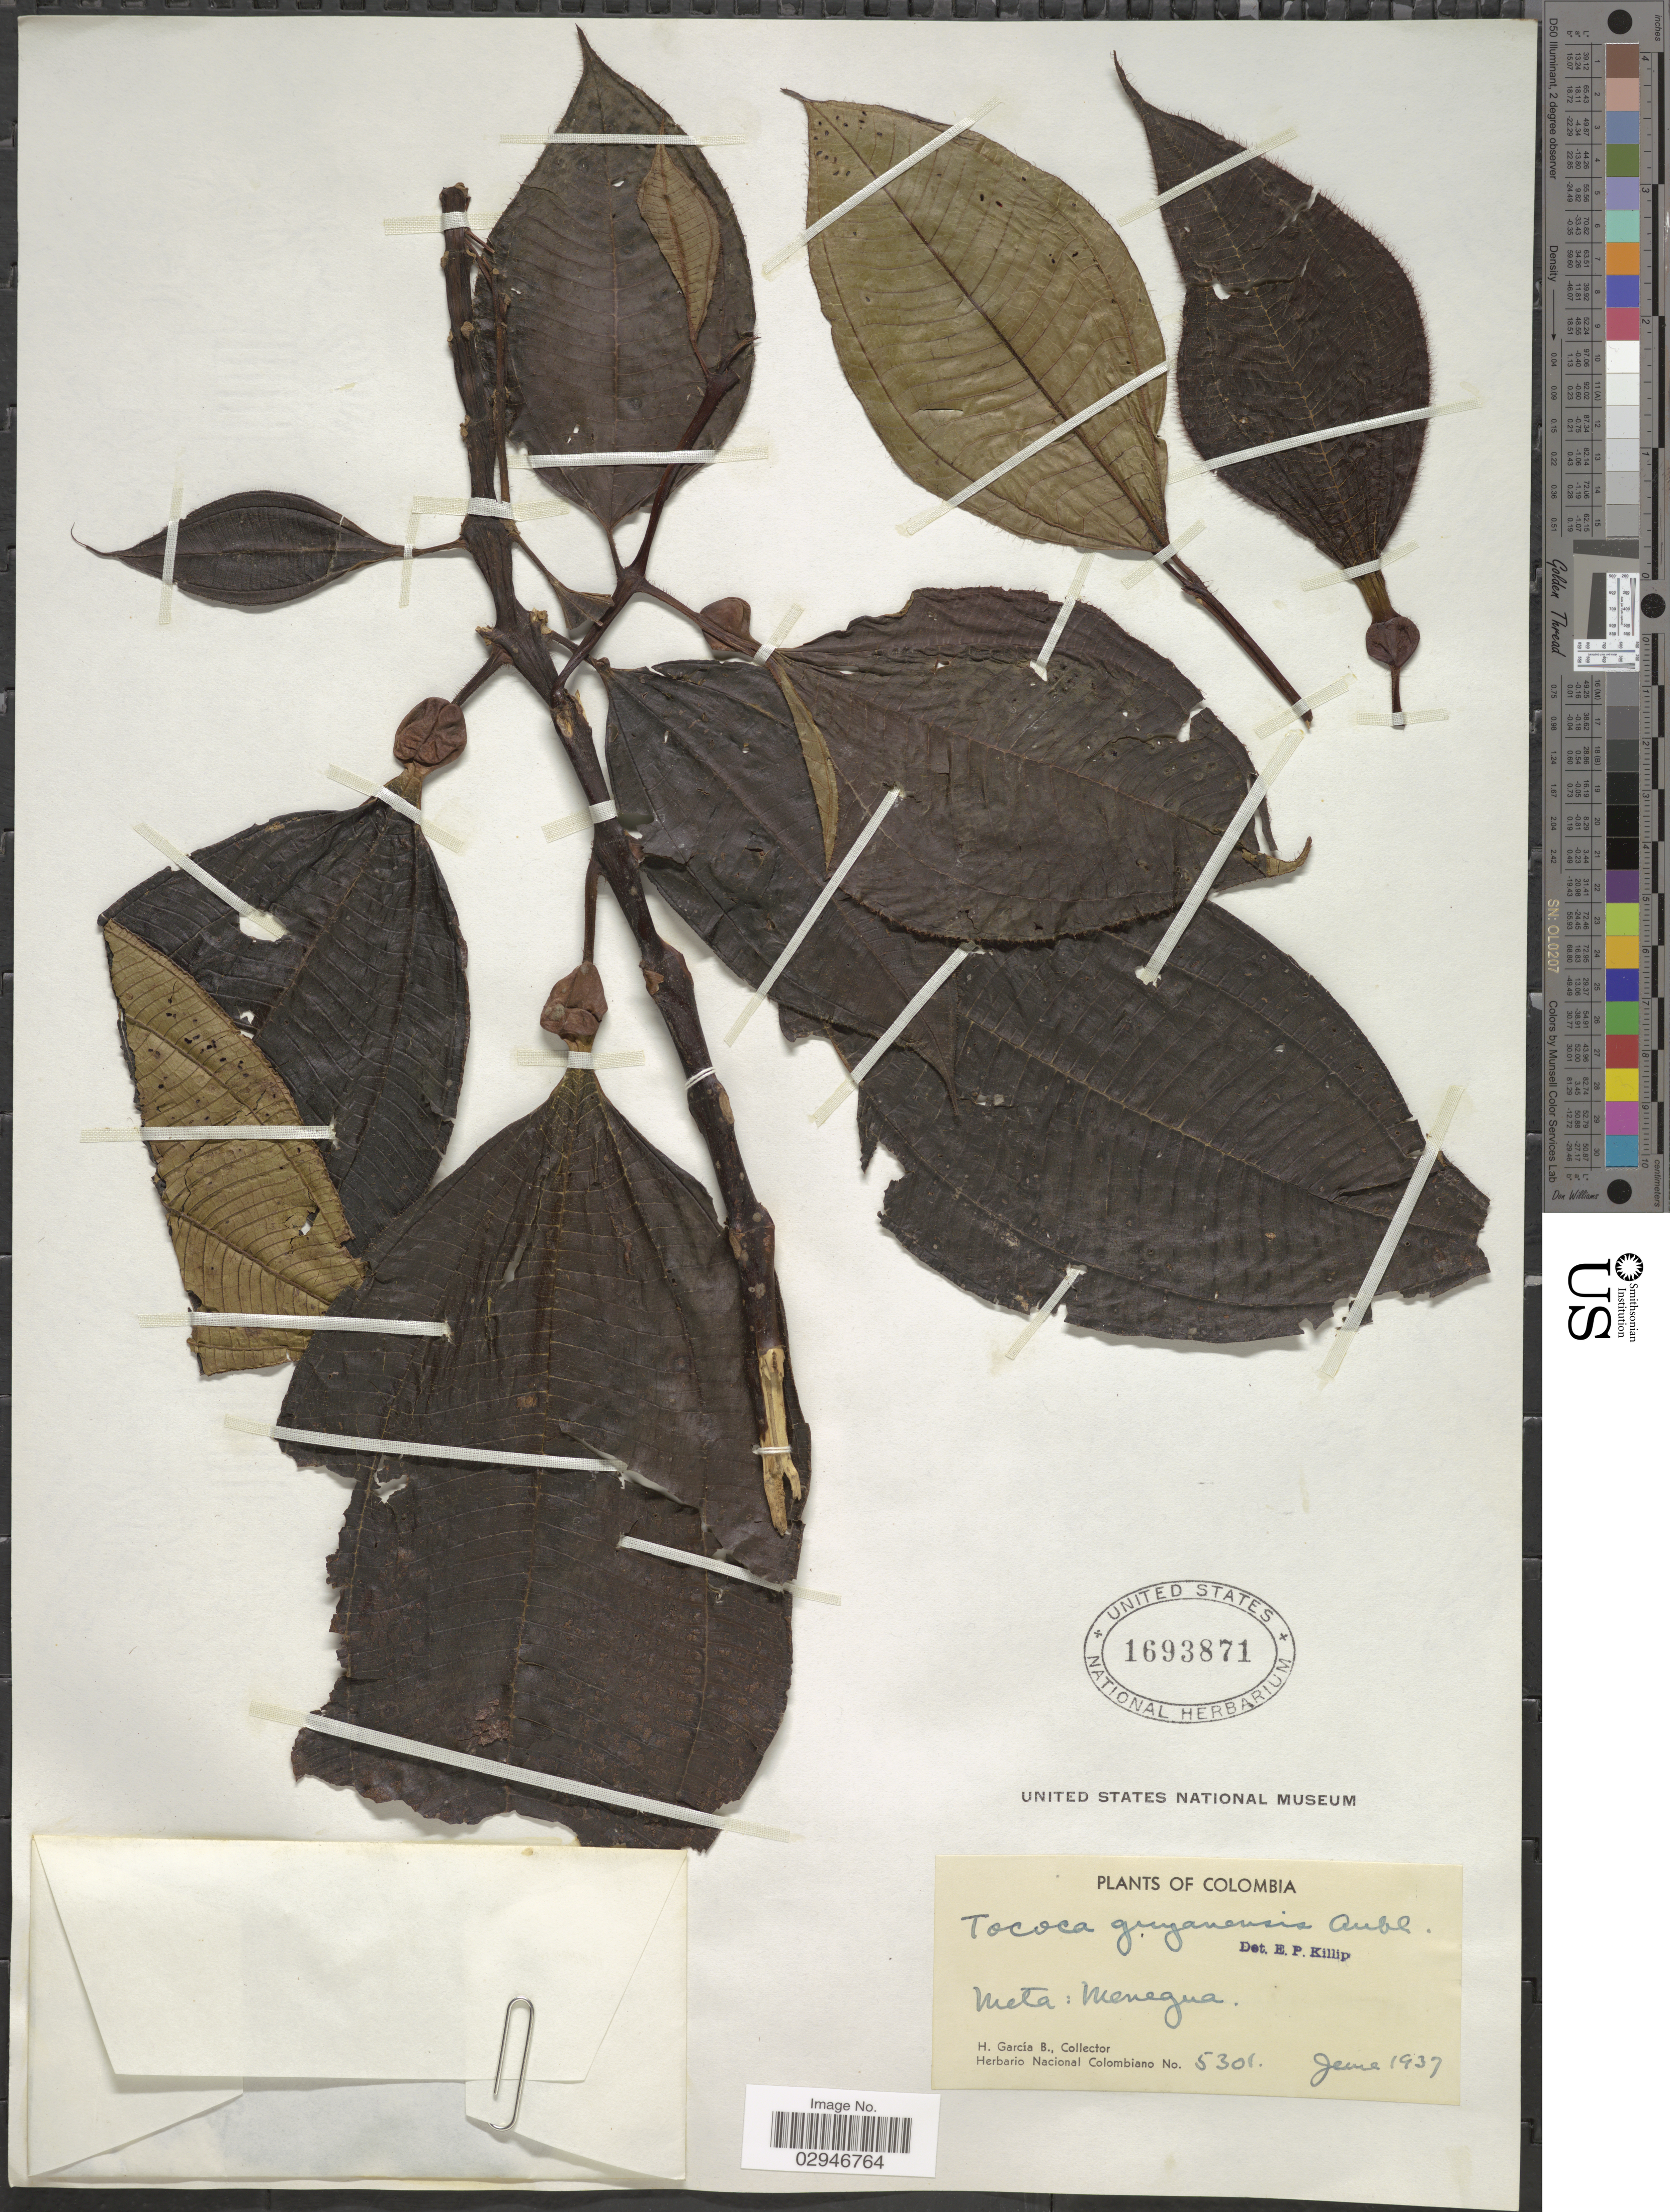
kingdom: Plantae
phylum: Tracheophyta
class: Magnoliopsida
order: Myrtales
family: Melastomataceae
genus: Tococa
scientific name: Tococa guianensis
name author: Aubl.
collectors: H. García B.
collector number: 5301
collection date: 1937-06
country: Colombia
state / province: Meta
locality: Meta: Menegua.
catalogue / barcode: US 1693871